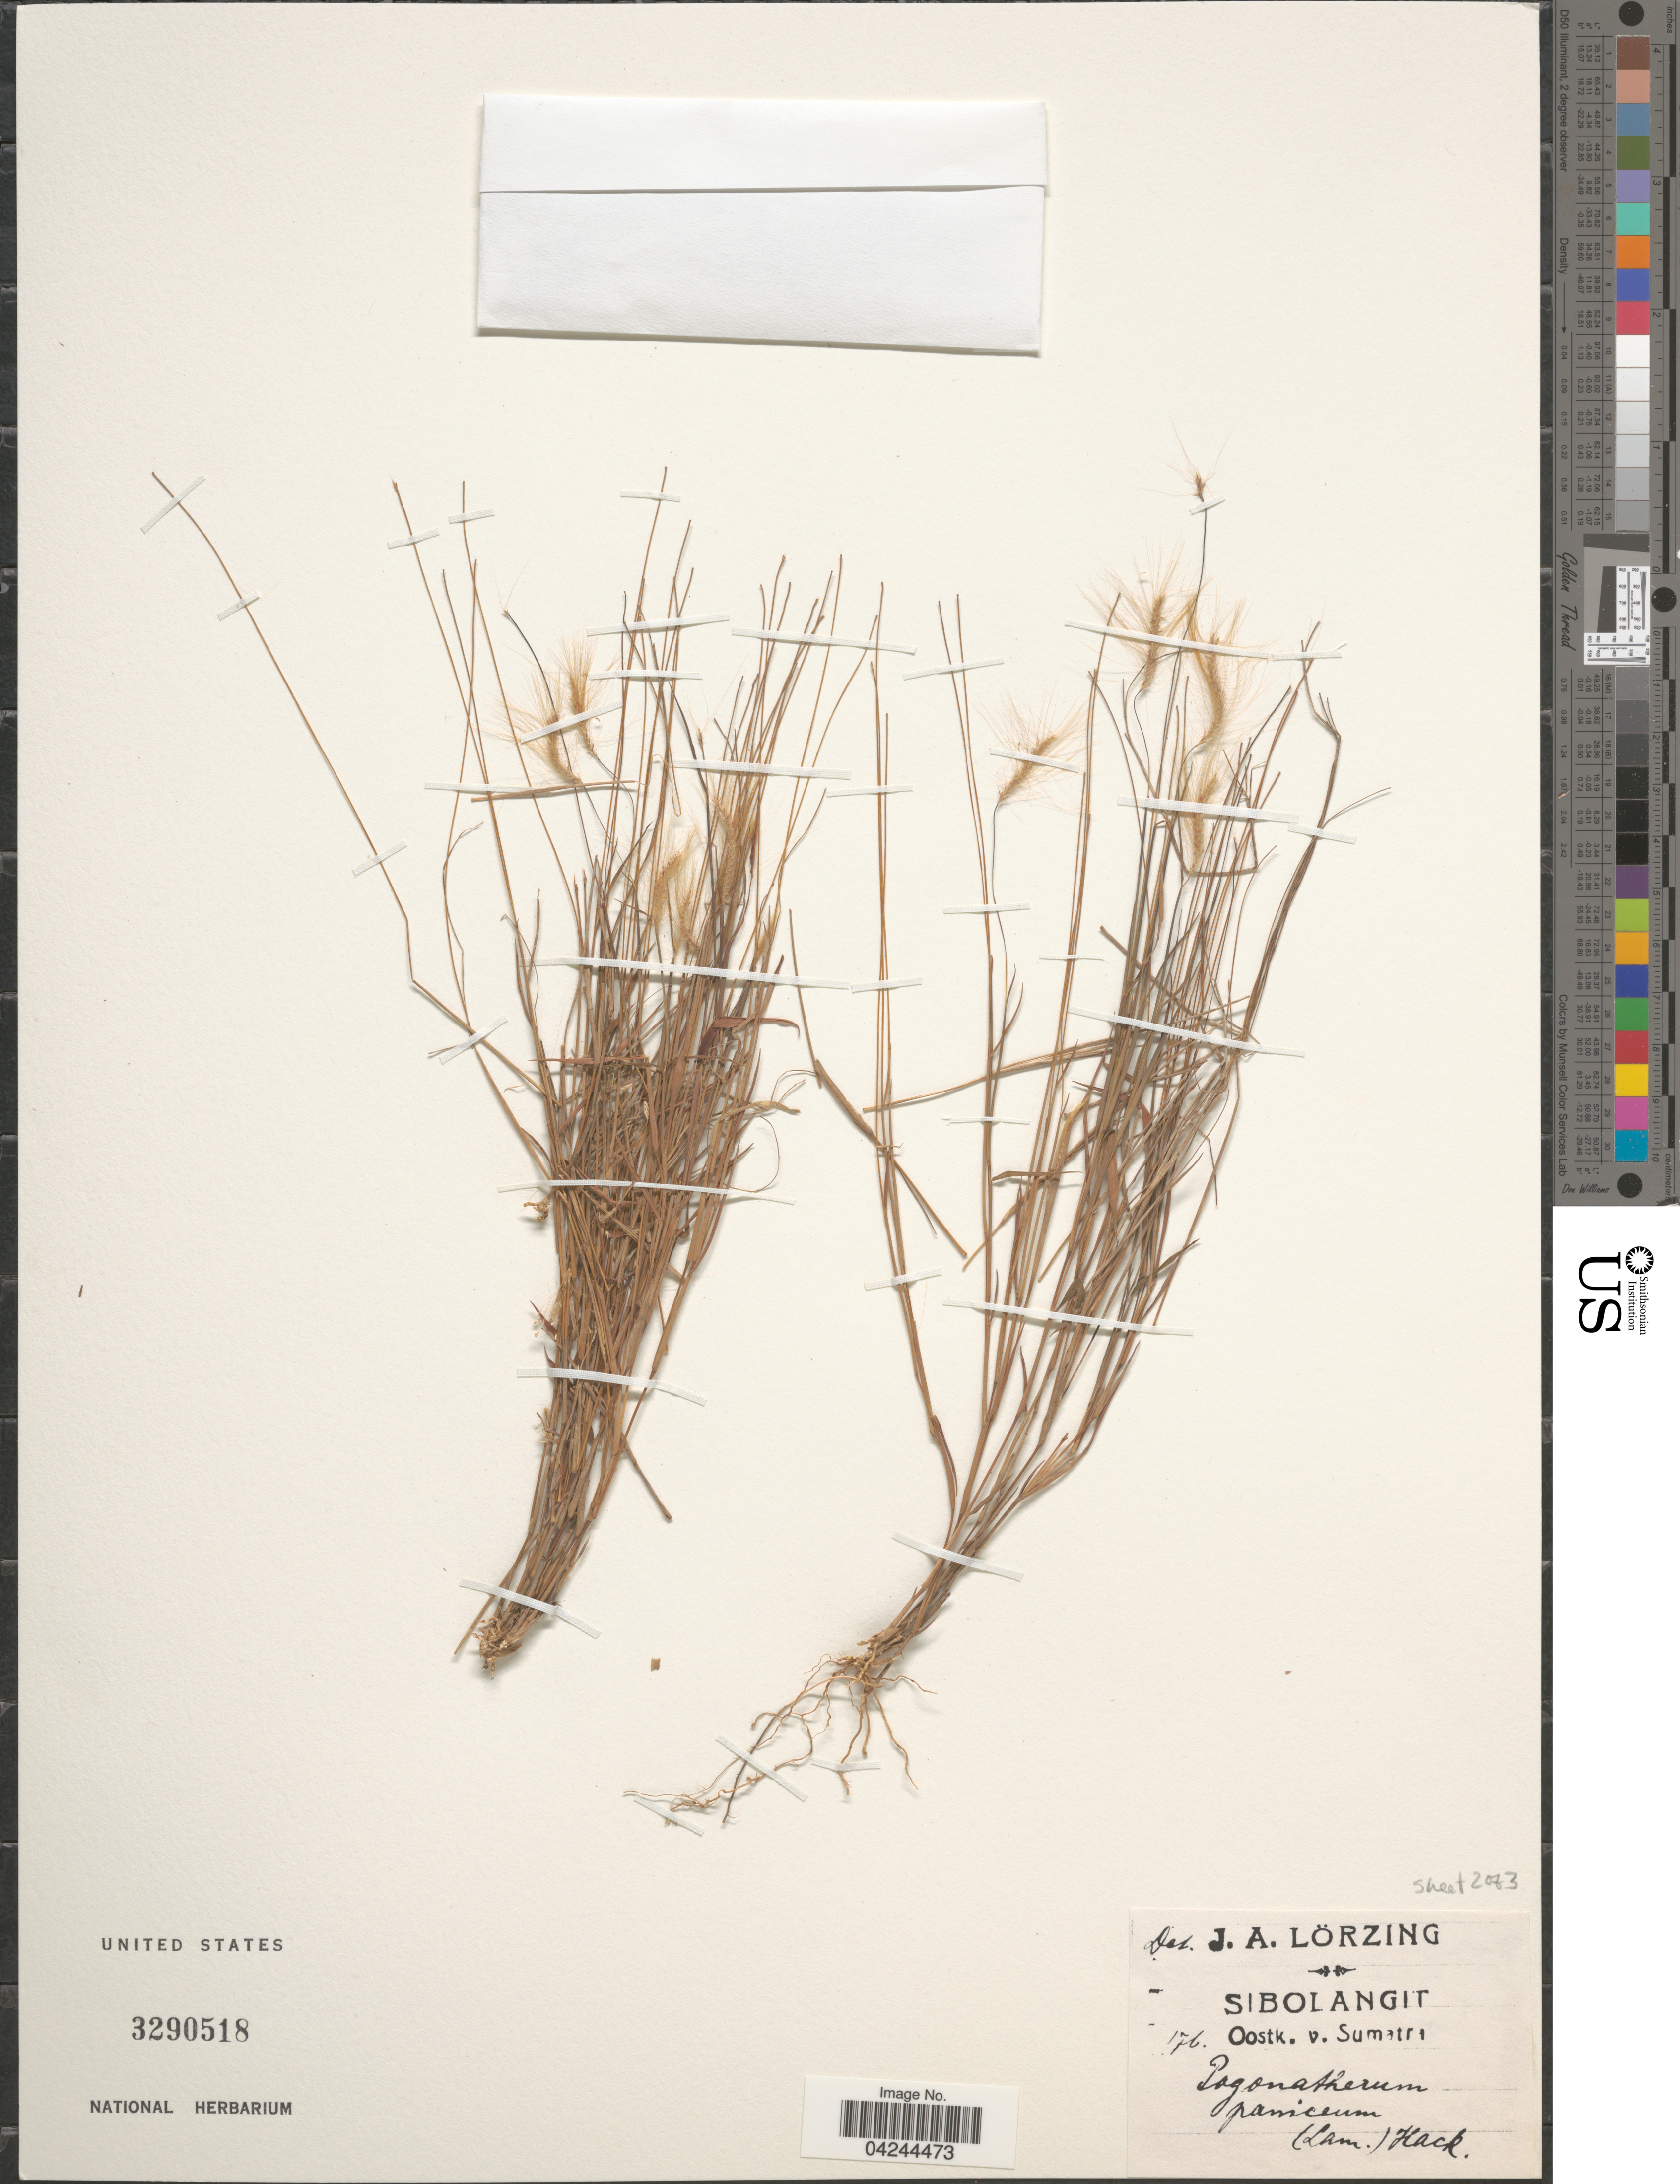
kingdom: Plantae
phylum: Tracheophyta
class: Liliopsida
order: Poales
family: Poaceae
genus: Pogonatherum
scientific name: Pogonatherum crinitum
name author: (Thunb.) Kunth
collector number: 176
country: Indonesia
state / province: Sumatra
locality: Sibolangit. Oostk. v. Sumatra.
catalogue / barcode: US 3290518